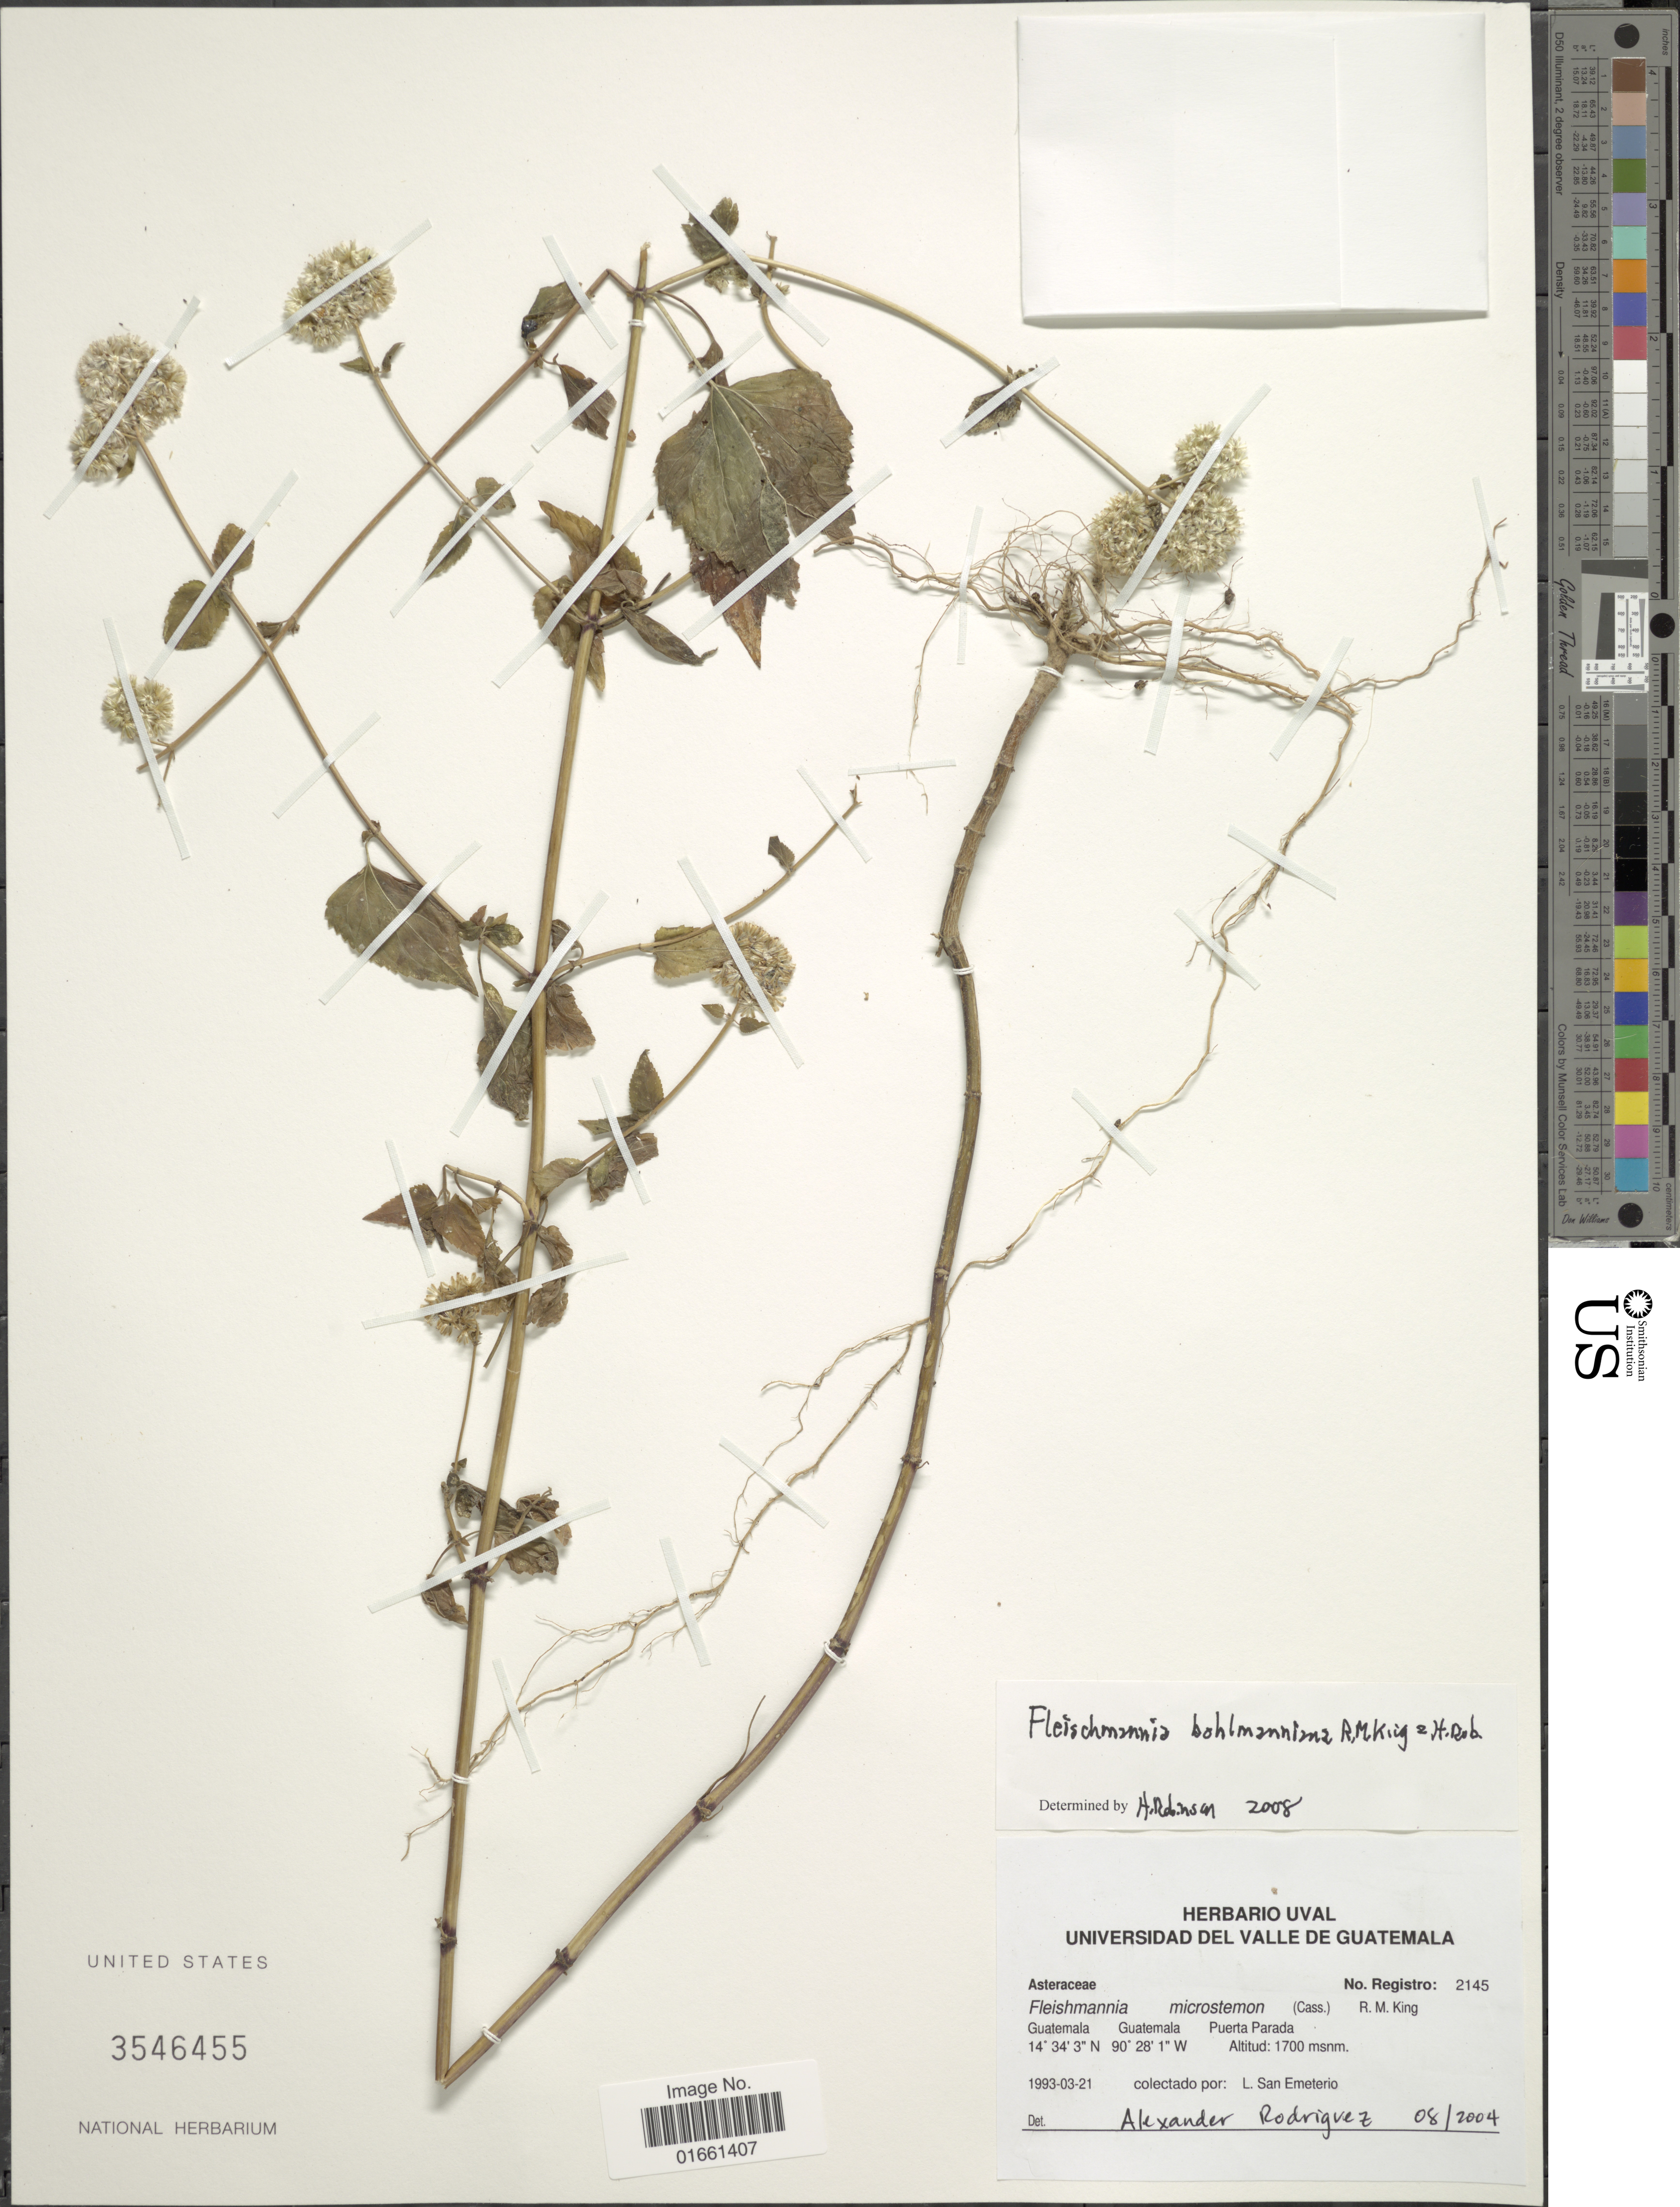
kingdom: Plantae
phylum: Tracheophyta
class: Magnoliopsida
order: Asterales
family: Asteraceae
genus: Fleischmannia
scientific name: Fleischmannia bohlmanniana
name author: R.M. King & H. Rob.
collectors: L. San Emeterio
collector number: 2145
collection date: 1993-03-21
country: Guatemala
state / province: Guatemala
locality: Puerta Prada.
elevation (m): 1700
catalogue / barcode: US 3546455